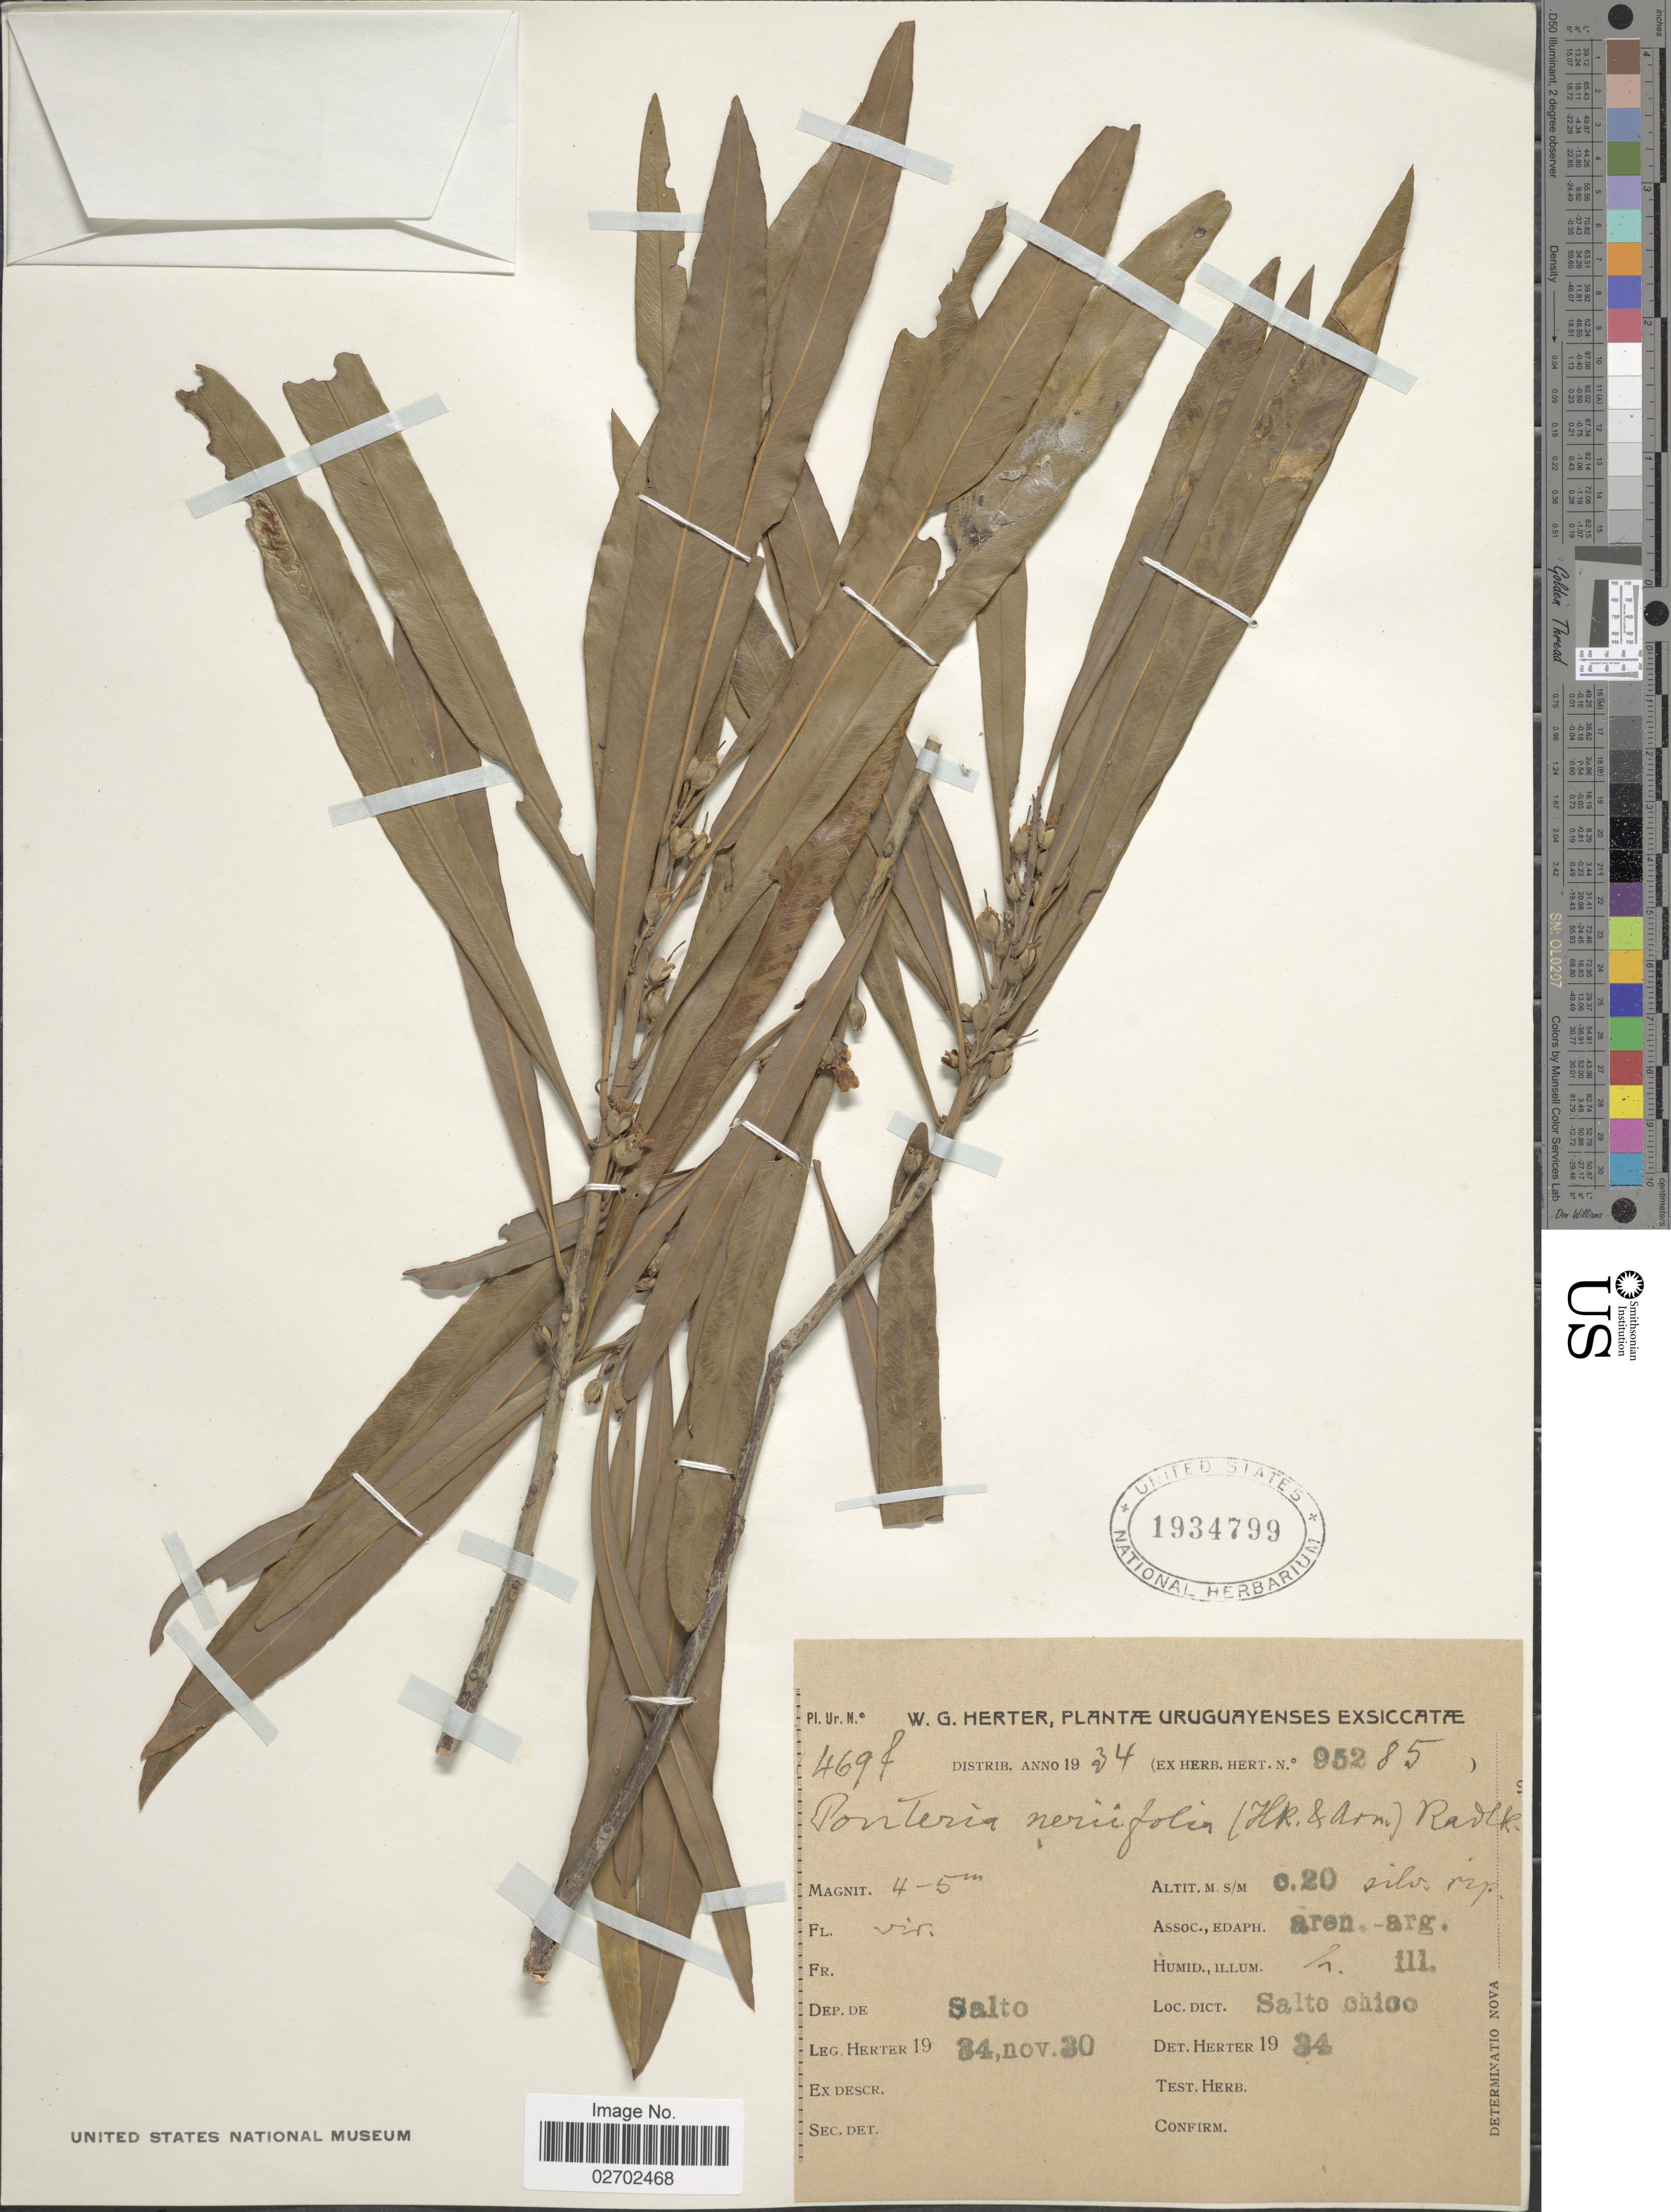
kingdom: Plantae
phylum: Tracheophyta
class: Magnoliopsida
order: Ericales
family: Sapotaceae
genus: Pouteria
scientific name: Pouteria salicifolia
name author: (Spreng.) Radlk.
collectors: W. G. Herter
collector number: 469f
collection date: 1934-11-30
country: Uruguay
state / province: Salto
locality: Dep. de Salto. Salto chico.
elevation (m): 0.2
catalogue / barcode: US 1934799